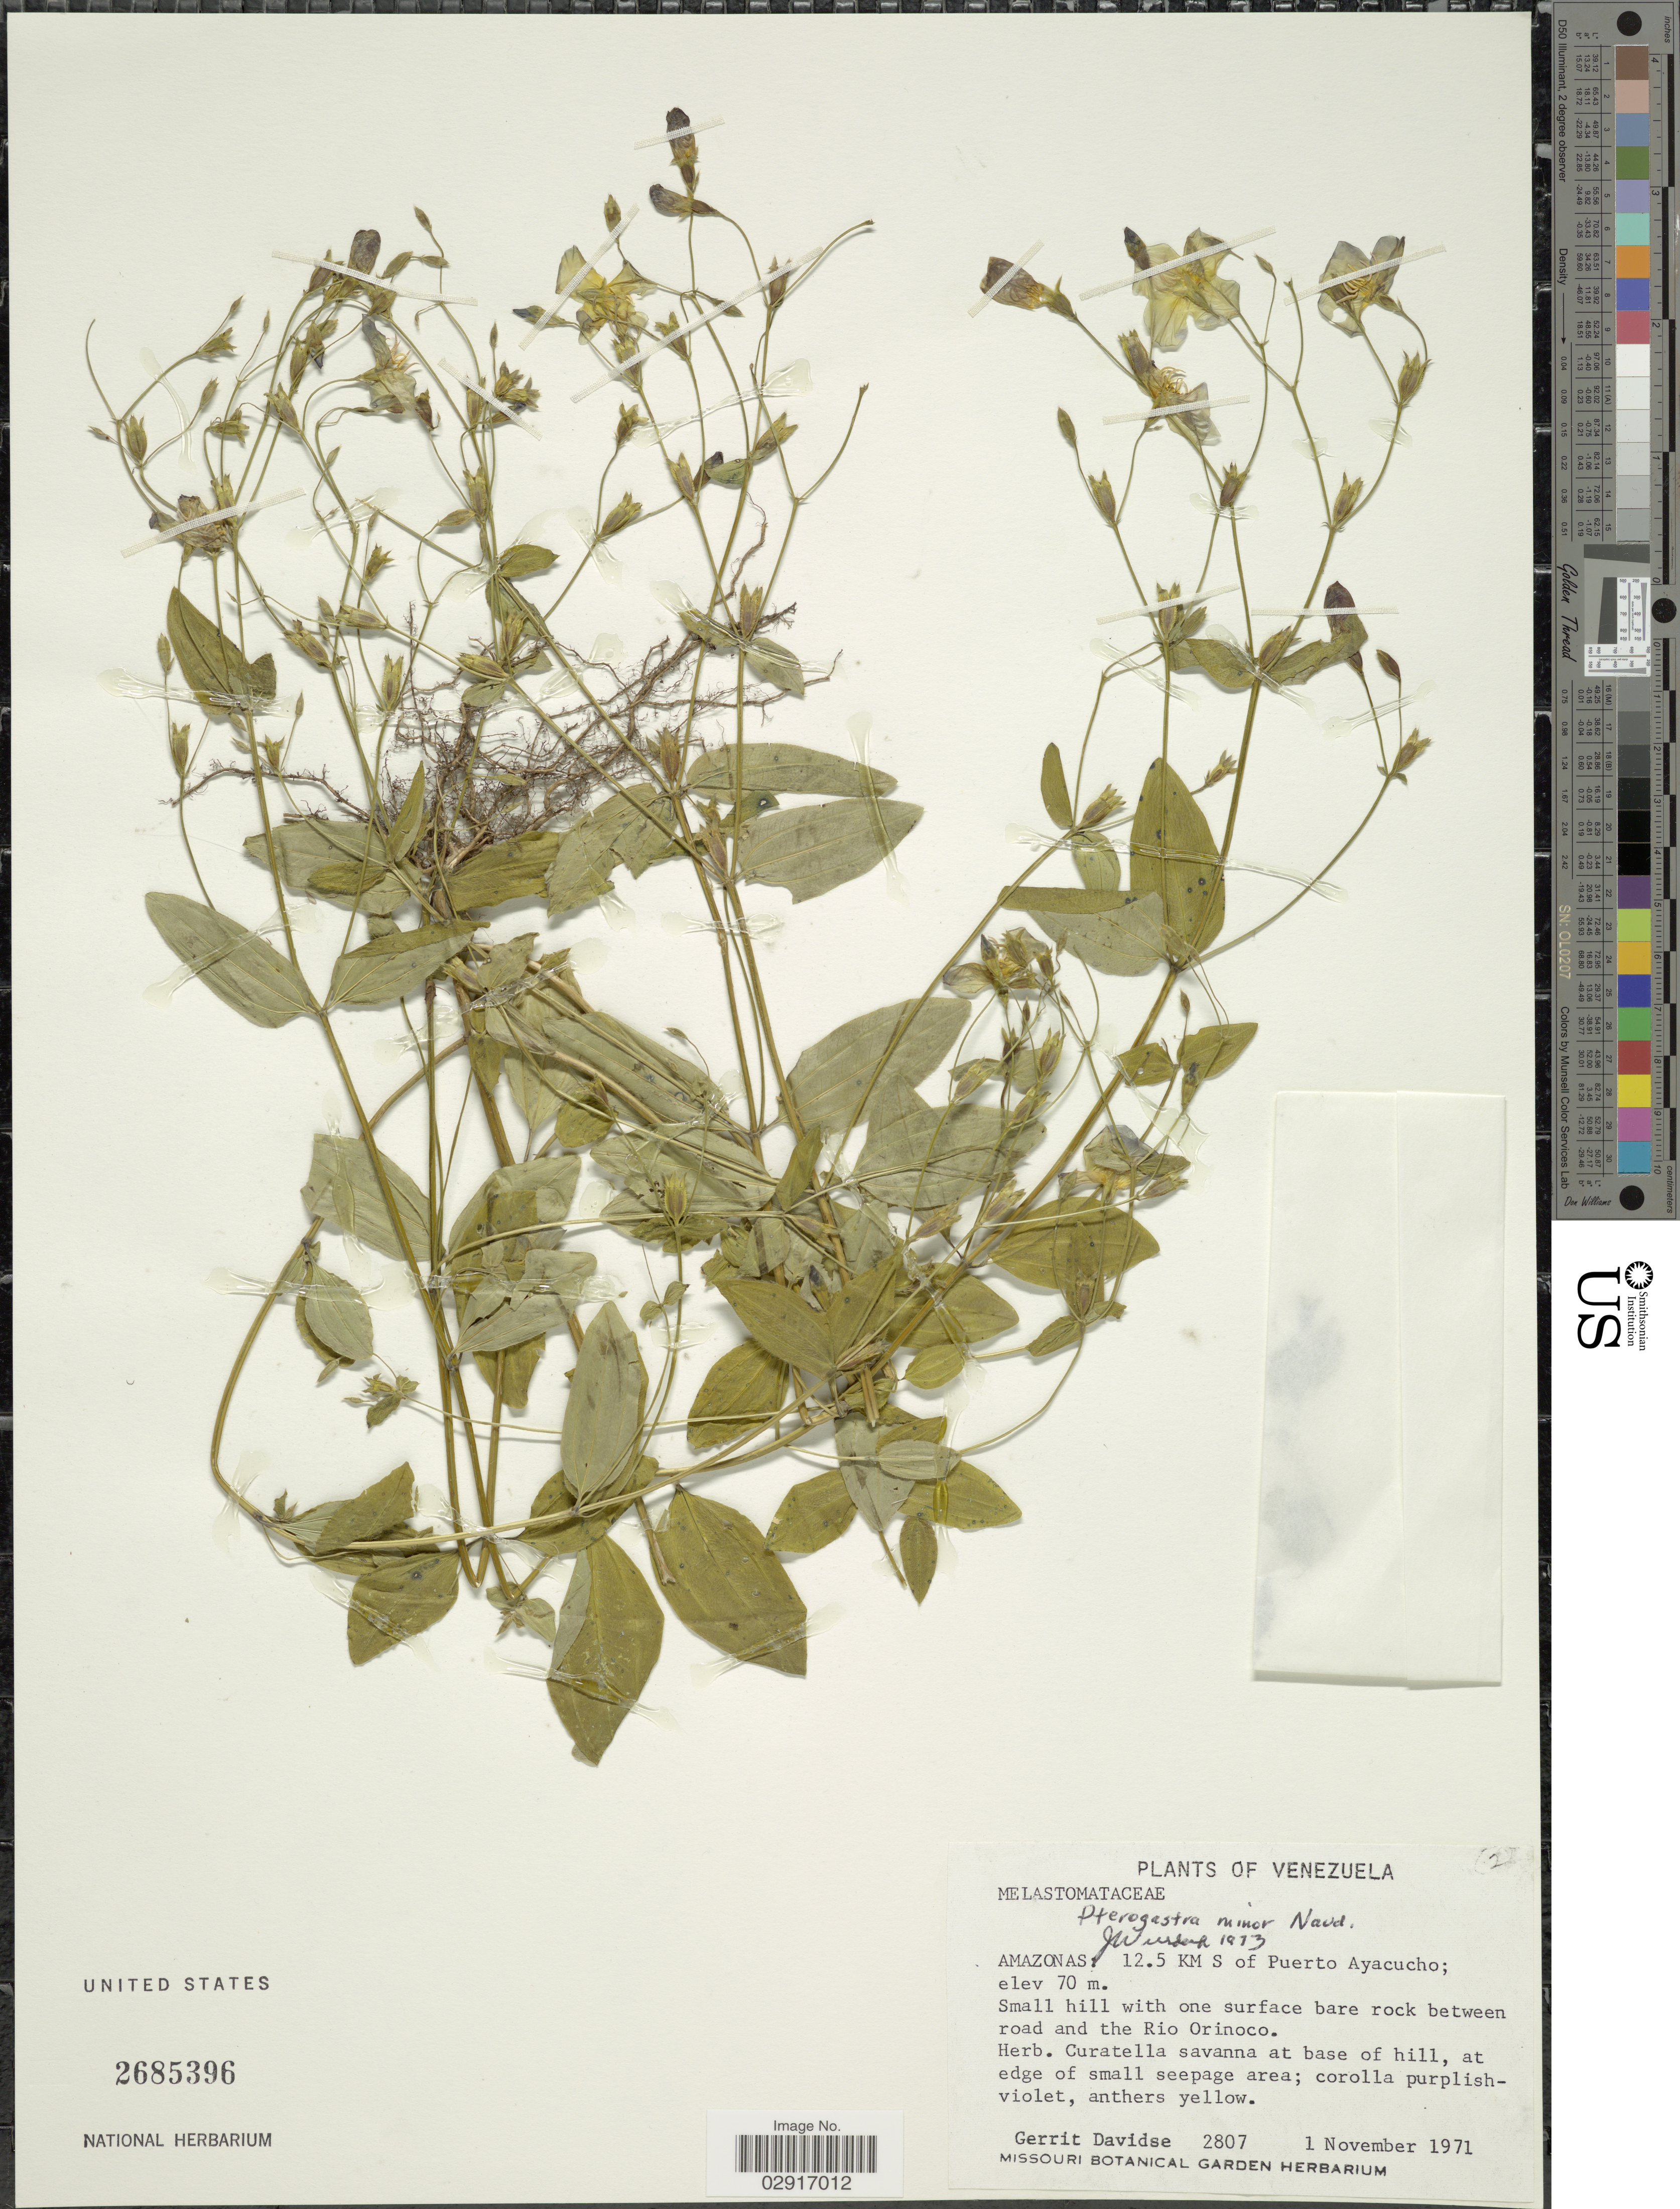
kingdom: Plantae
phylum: Tracheophyta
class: Magnoliopsida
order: Myrtales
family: Melastomataceae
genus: Pterogastra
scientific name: Pterogastra minor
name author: Naudin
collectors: G. Davidse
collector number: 2807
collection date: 1971-11-01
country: Venezuela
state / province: Amazonas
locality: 12.5 KM S of Puerto Ayacucho. Between road and the Rio Orinoco.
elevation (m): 70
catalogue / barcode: US 2685396